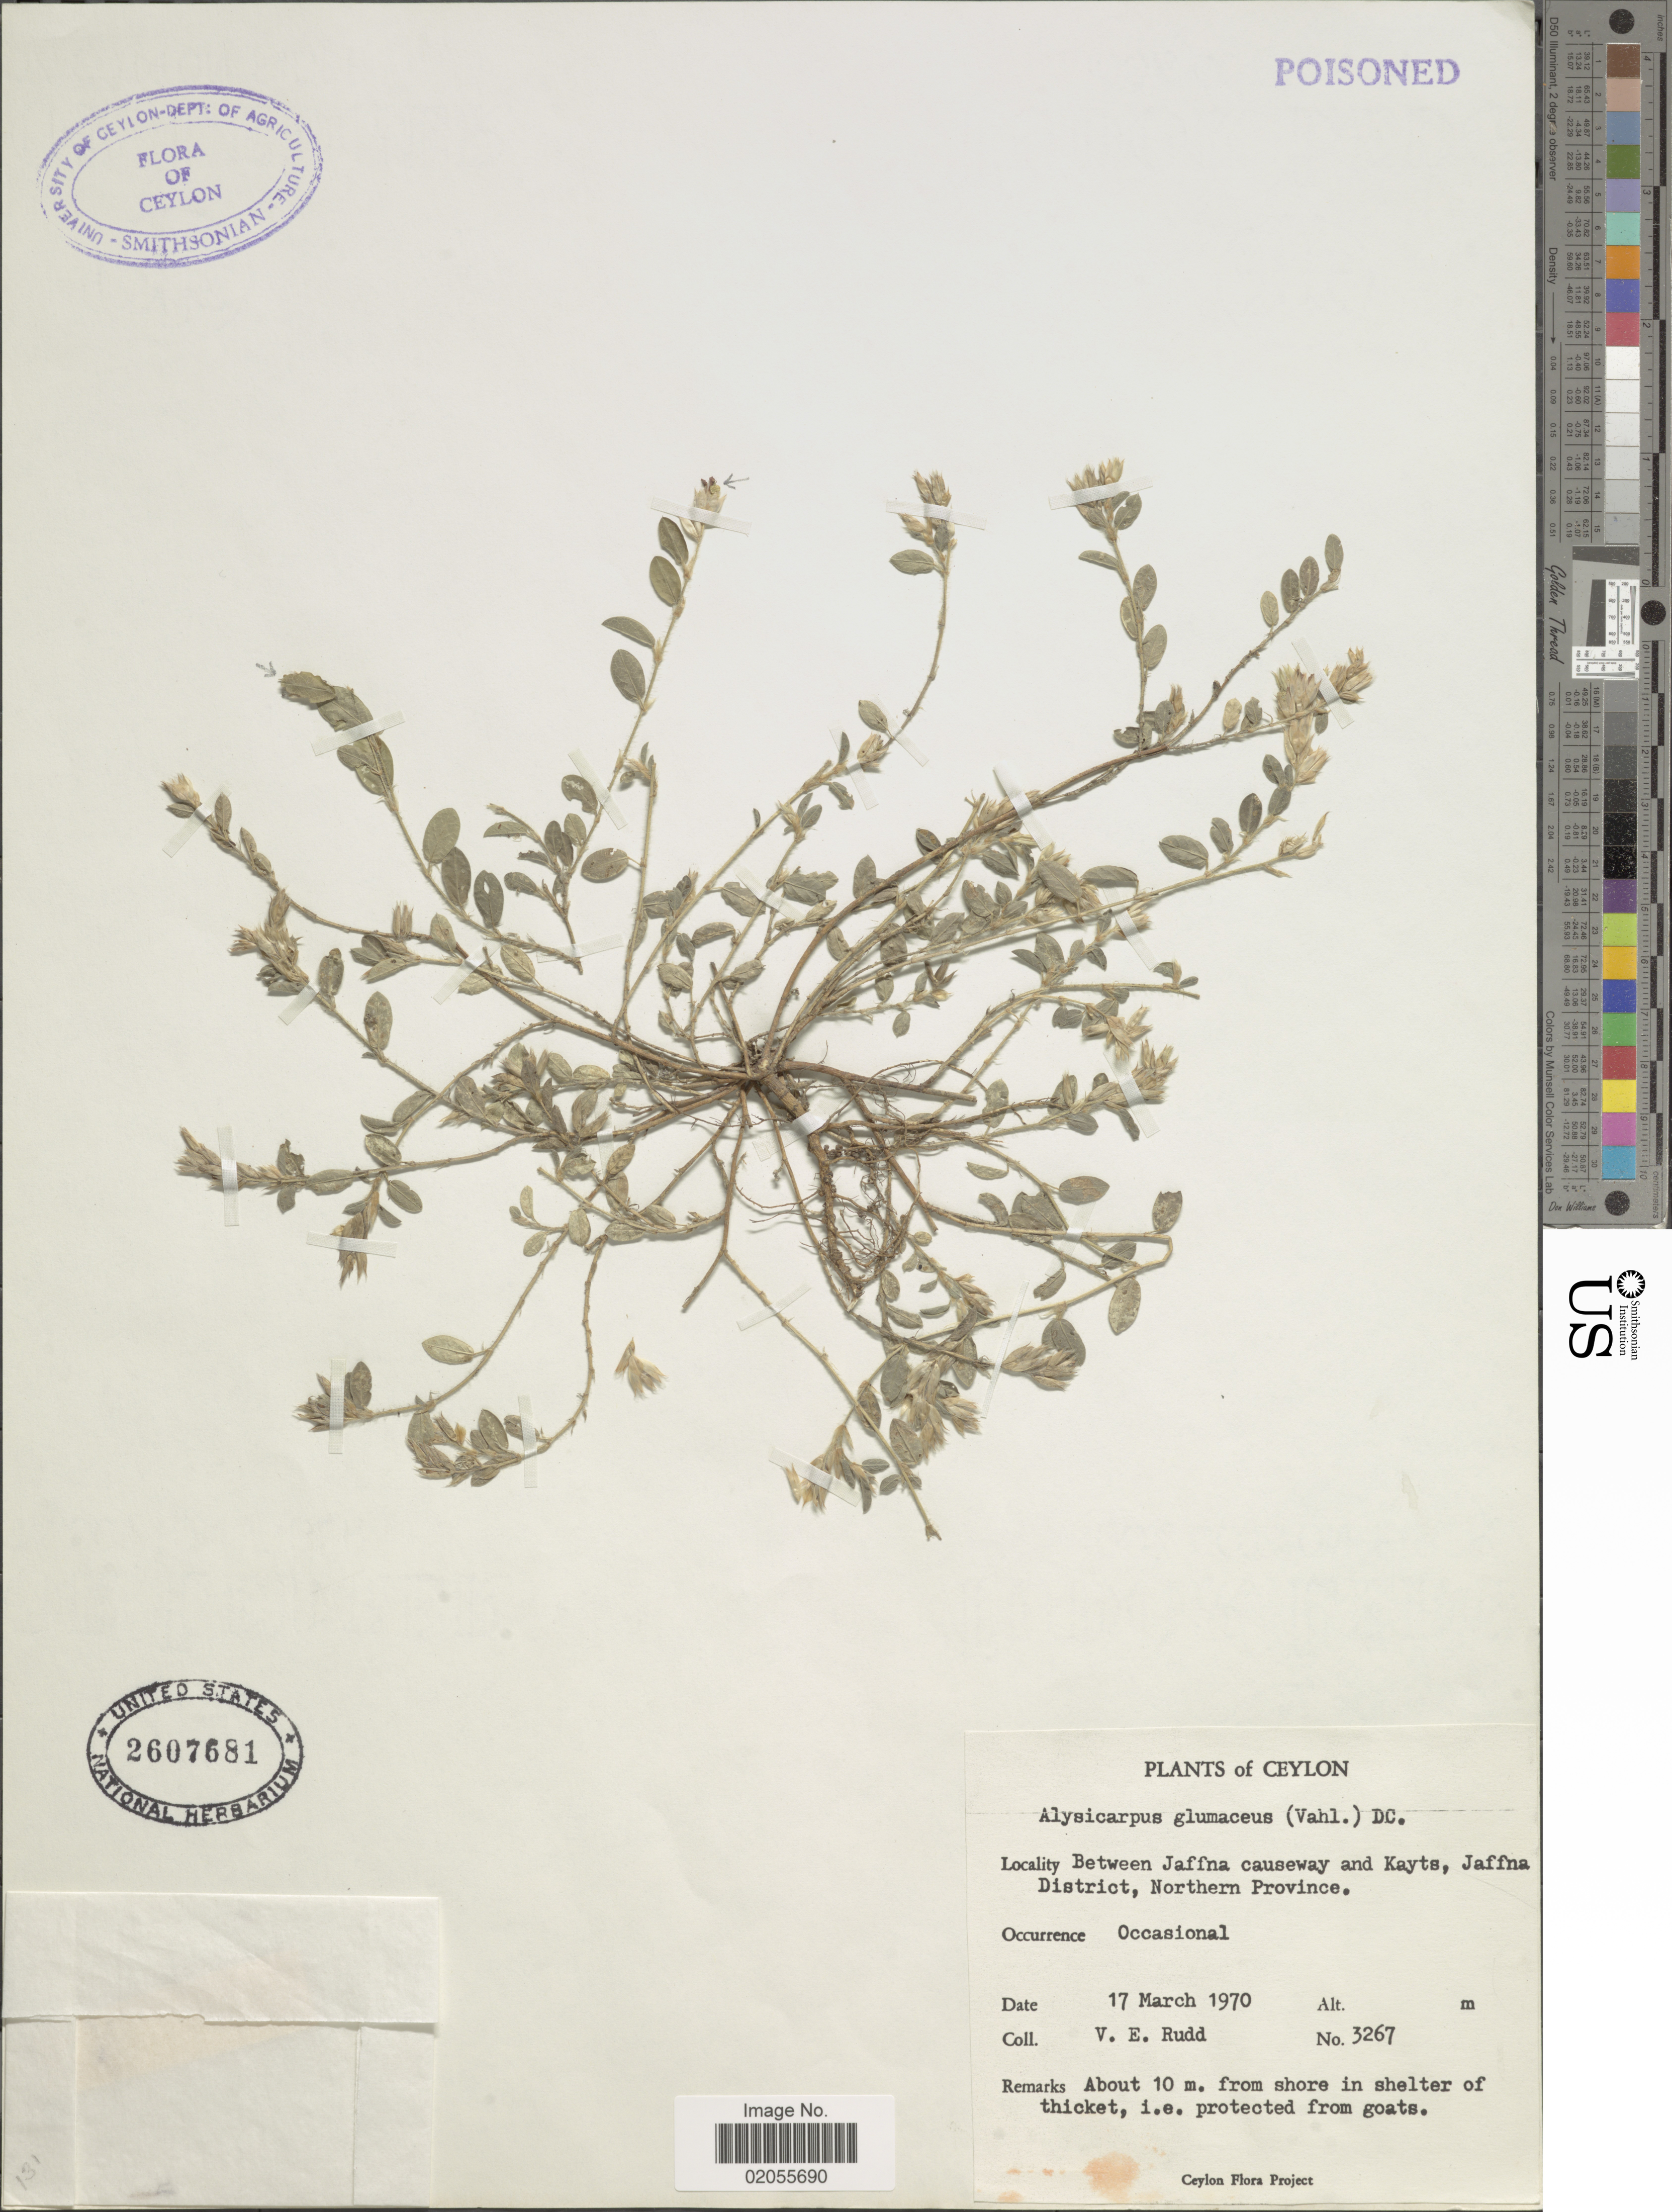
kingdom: Plantae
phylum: Tracheophyta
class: Magnoliopsida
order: Fabales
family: Fabaceae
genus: Alysicarpus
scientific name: Alysicarpus glumaceus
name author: (Vahl) DC.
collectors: V. E. Rudd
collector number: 3267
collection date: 1970-03-17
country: Sri Lanka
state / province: Northern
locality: Between jaffna causeway and Kayts, Jaffna District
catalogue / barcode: US 2607681